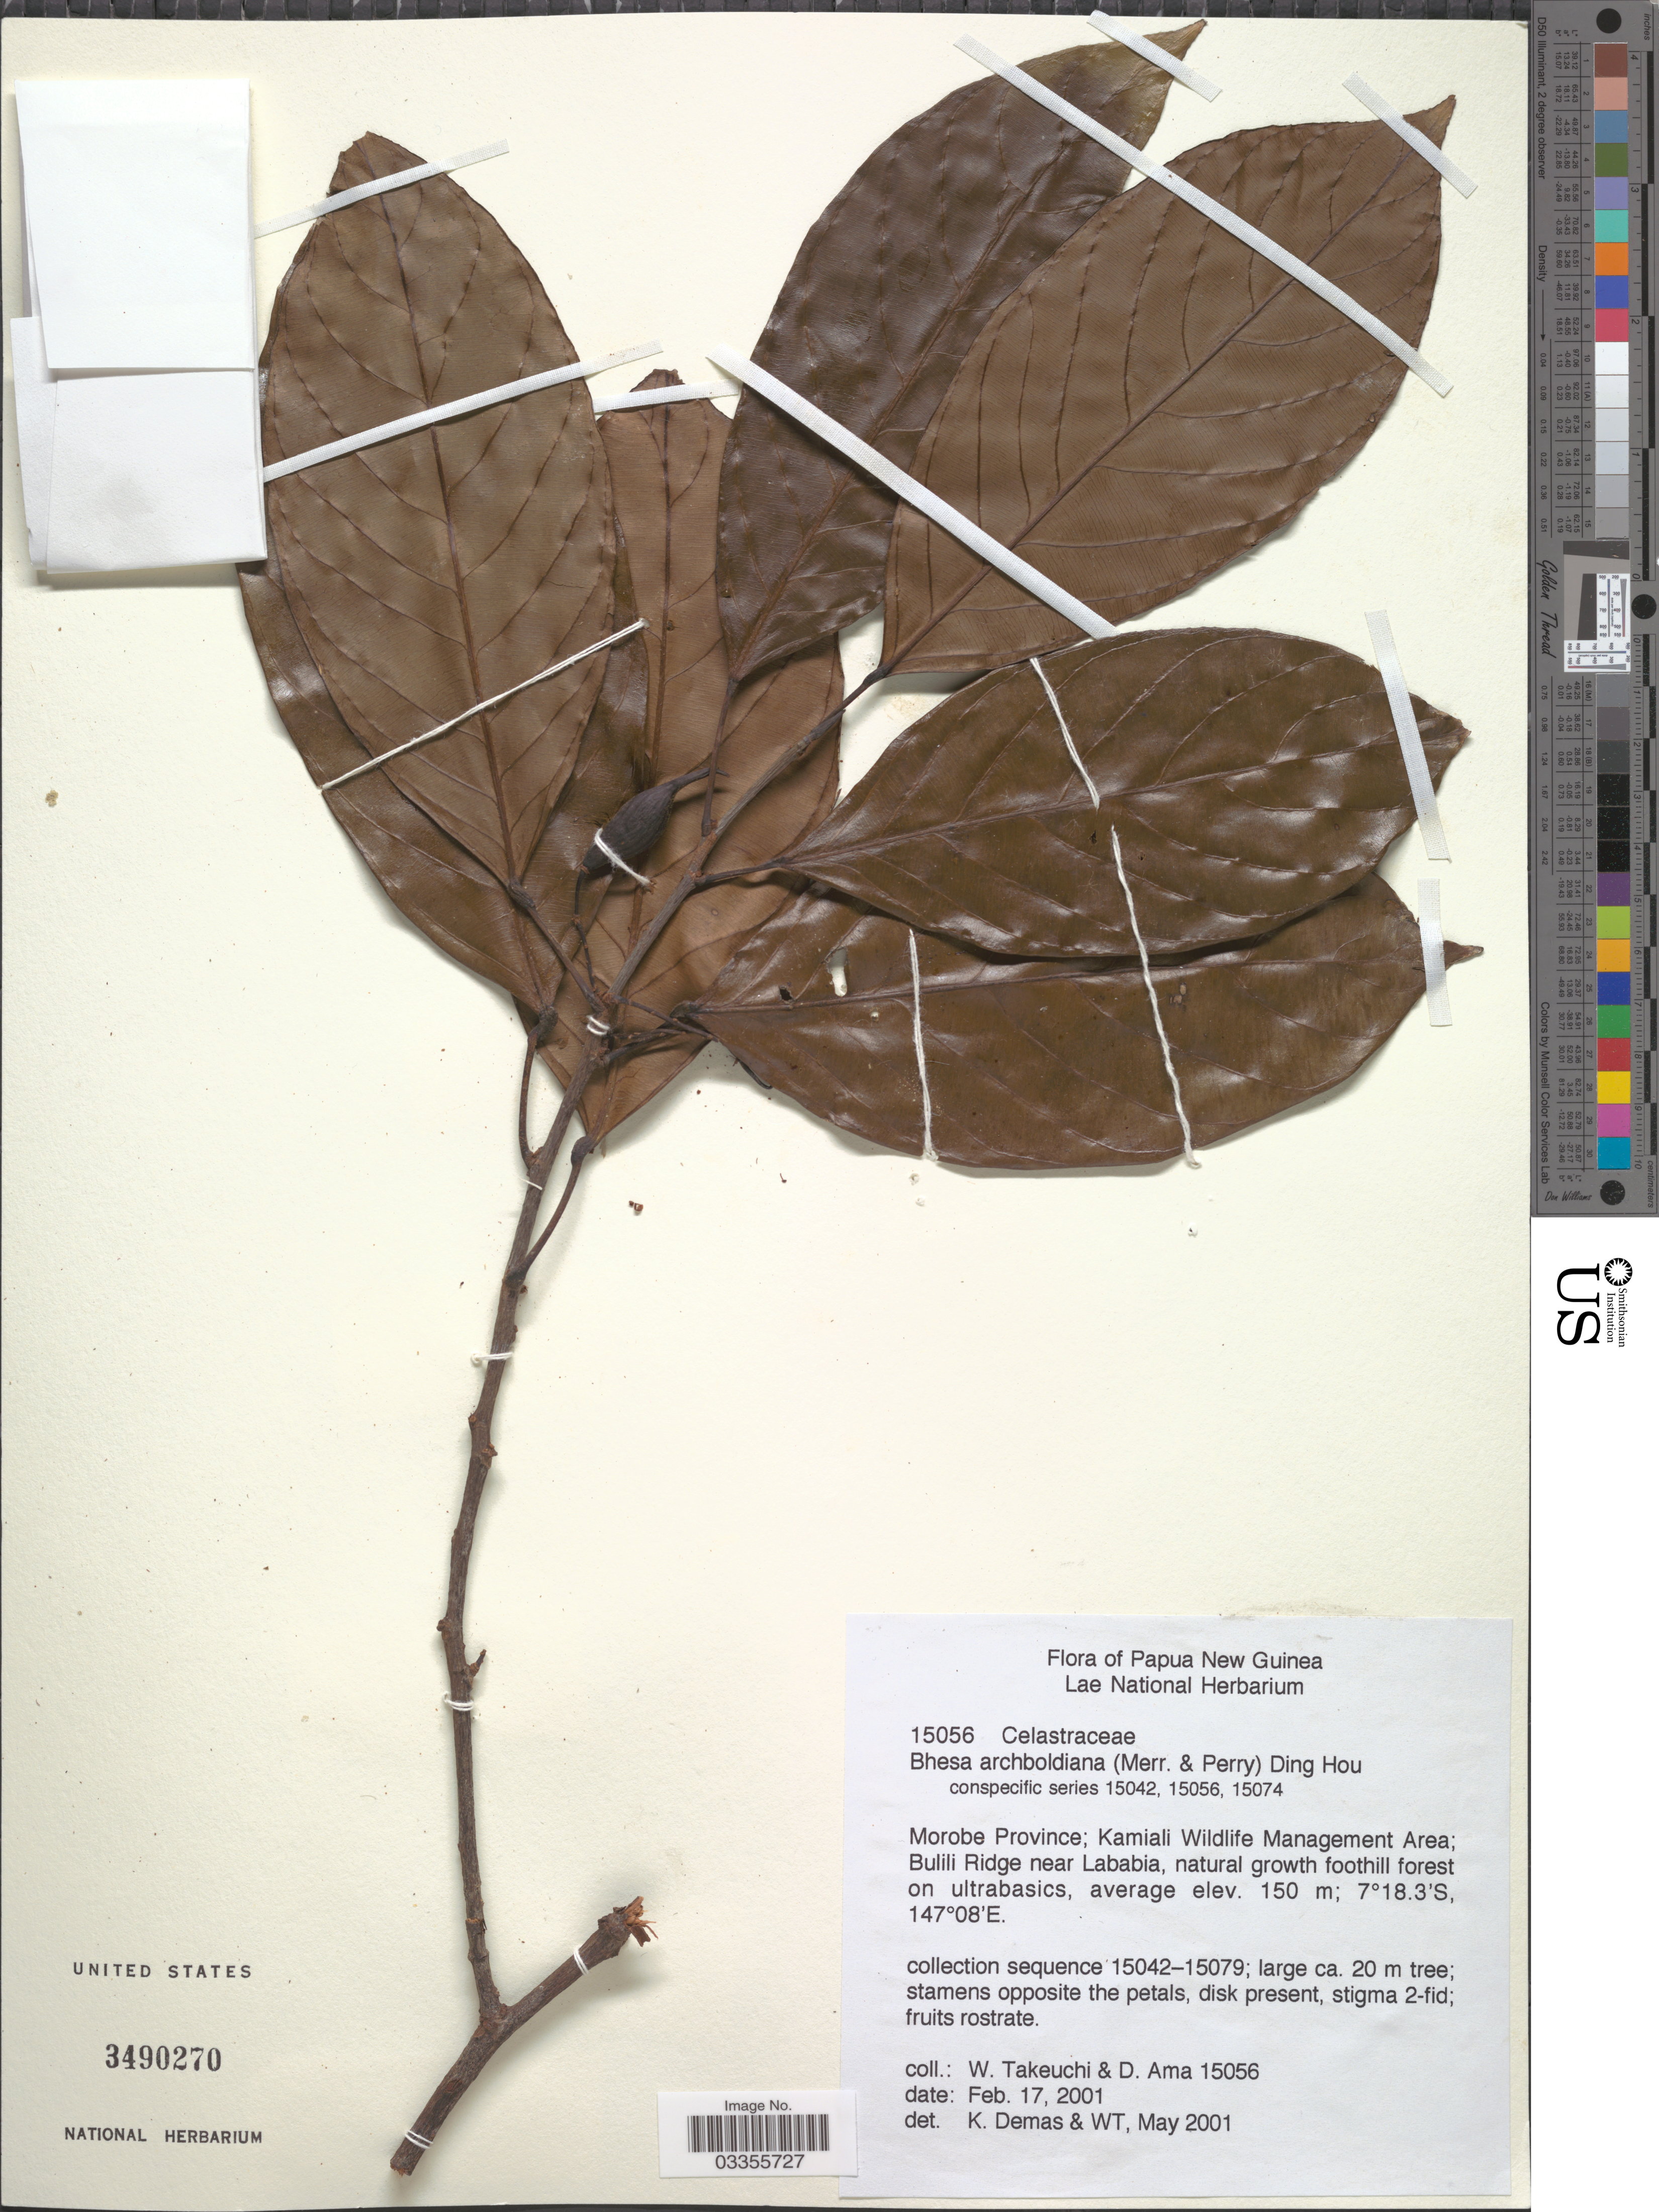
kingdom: Plantae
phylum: Tracheophyta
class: Magnoliopsida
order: Malpighiales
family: Centroplacaceae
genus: Bhesa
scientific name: Bhesa archboldiana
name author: Ding Hou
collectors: W. Takeuchi & D. Ama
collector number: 15056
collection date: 2001-02-17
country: Papua New Guinea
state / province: Morobe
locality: Kamiali Wildlife Management Area; Bulili Ridge near Lababia, natural growth foothill forest on ultrabasics.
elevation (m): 150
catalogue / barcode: US 3490270